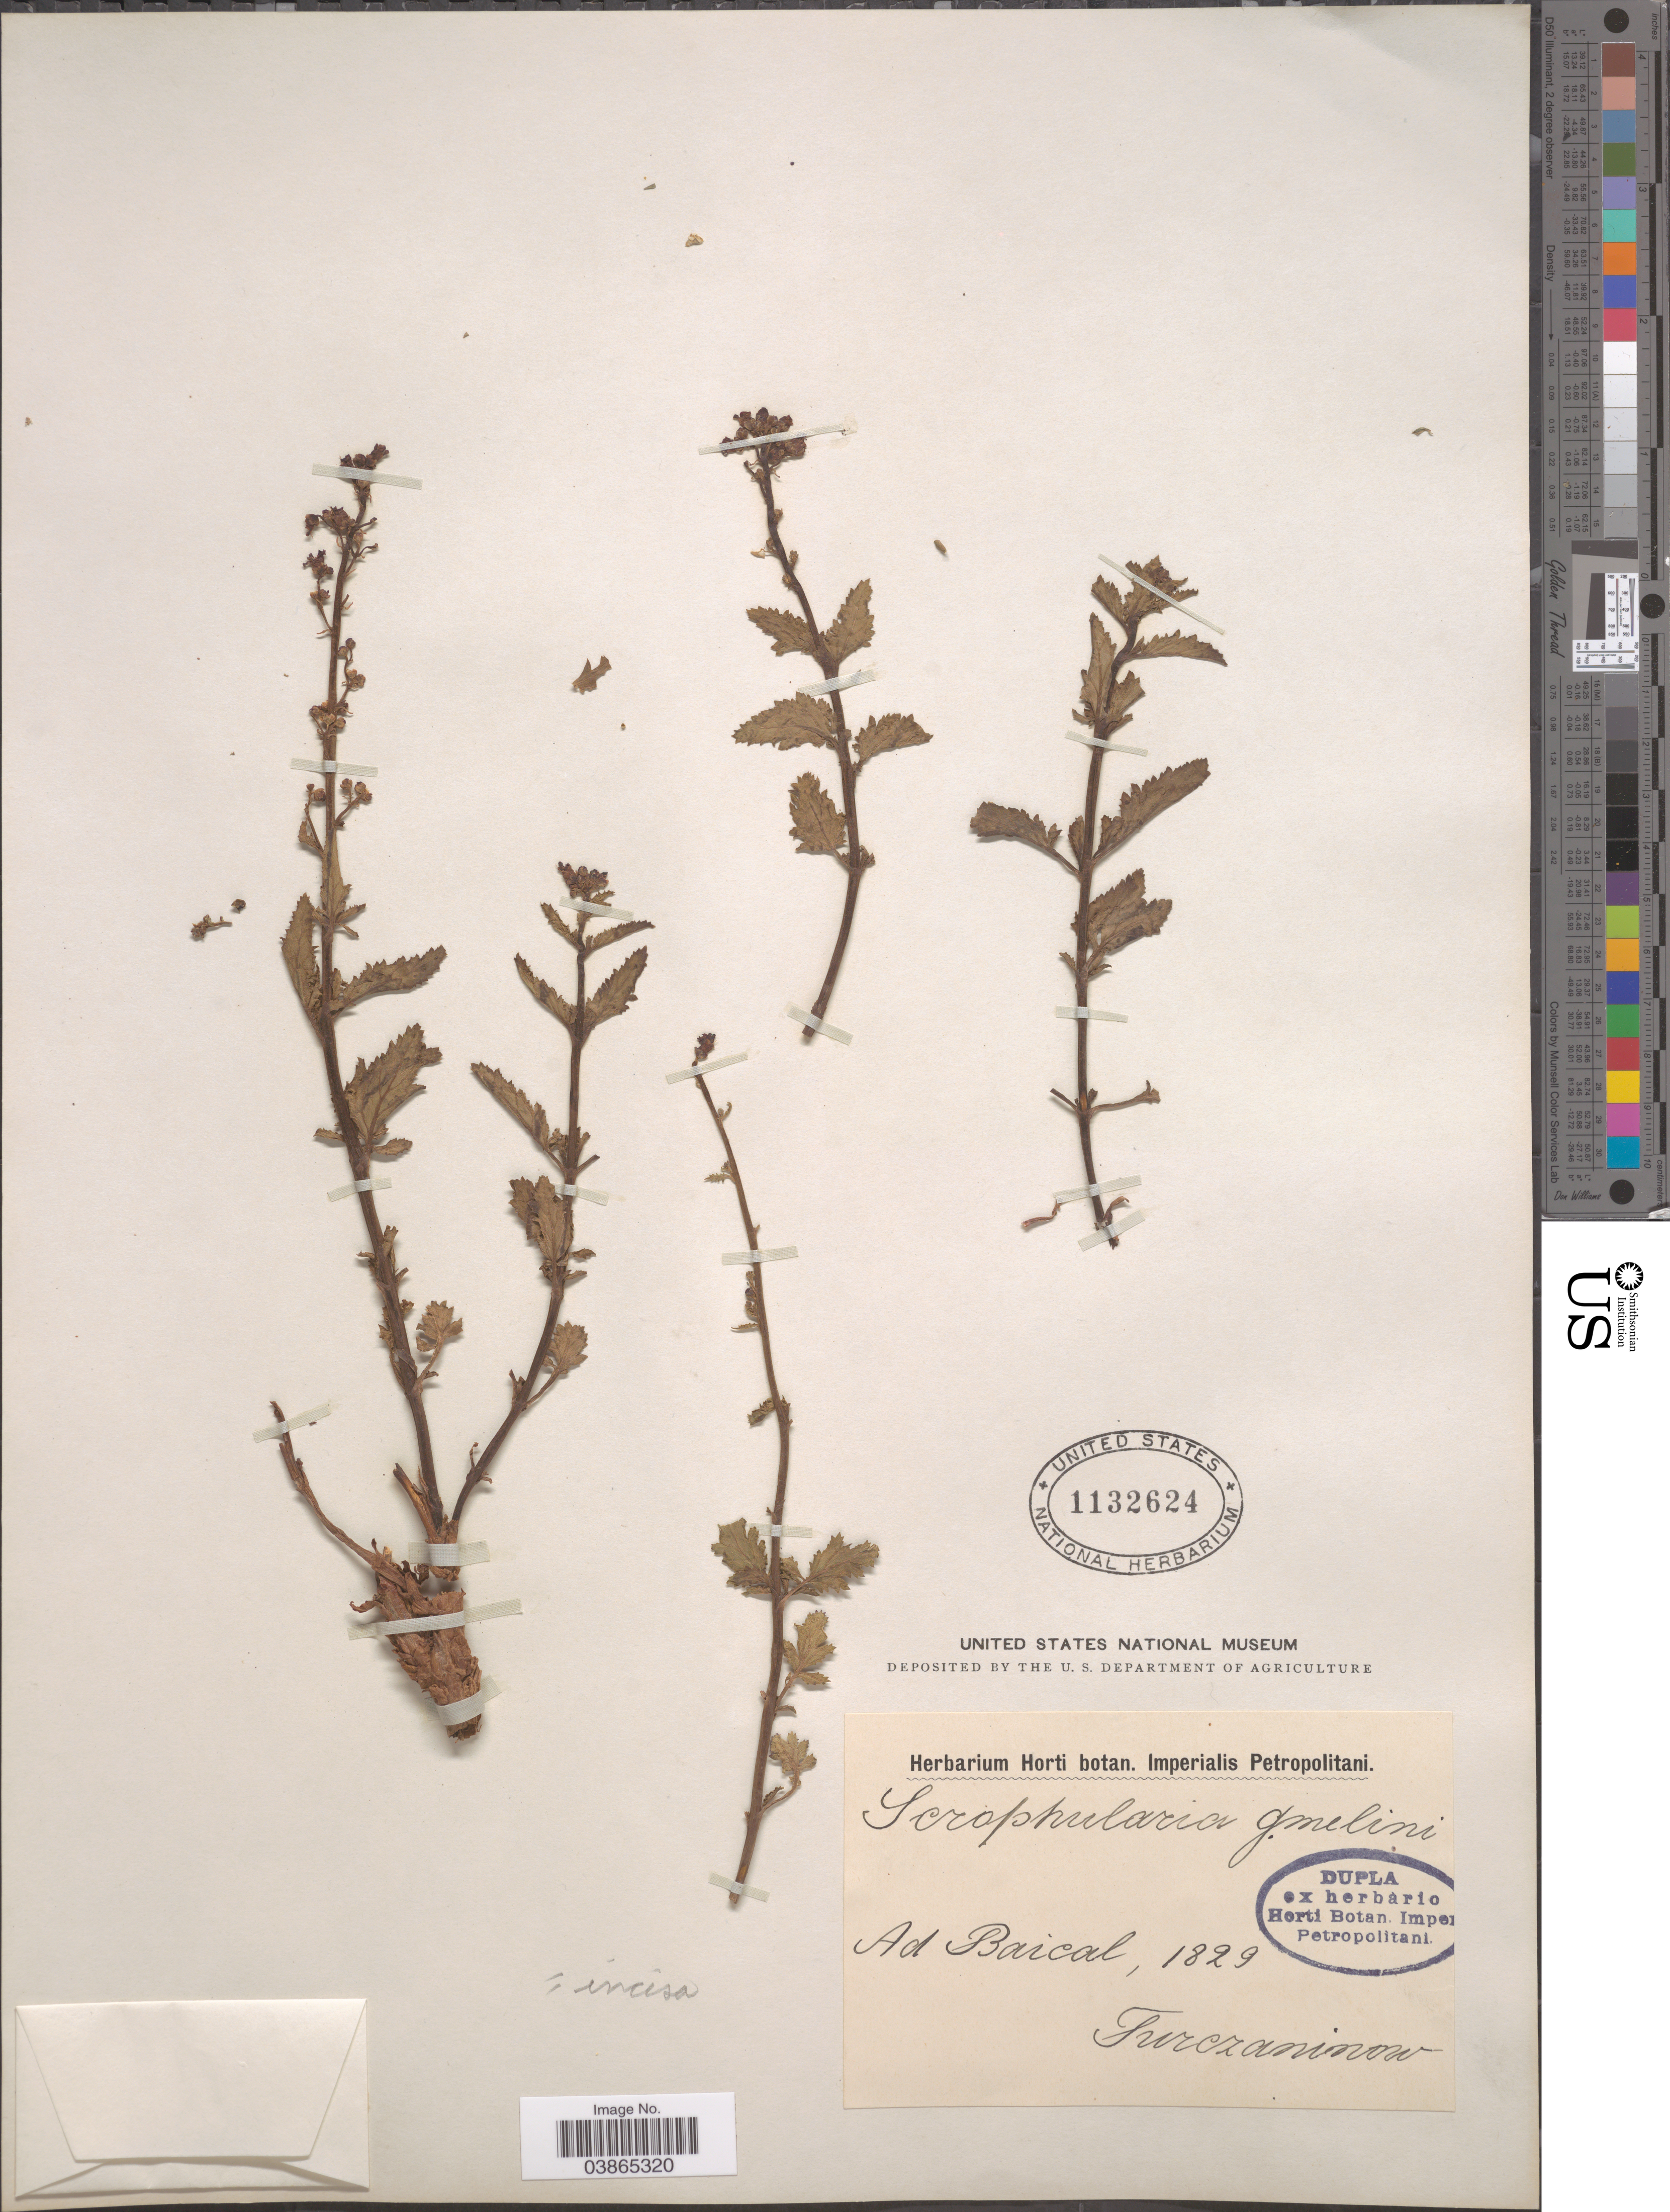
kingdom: Plantae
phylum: Tracheophyta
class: Magnoliopsida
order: Lamiales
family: Scrophulariaceae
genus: Scrophularia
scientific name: Scrophularia incisa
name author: Weinm.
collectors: Turczaninow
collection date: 1829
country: Russian Federation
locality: Ad Baical.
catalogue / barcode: US 1132624